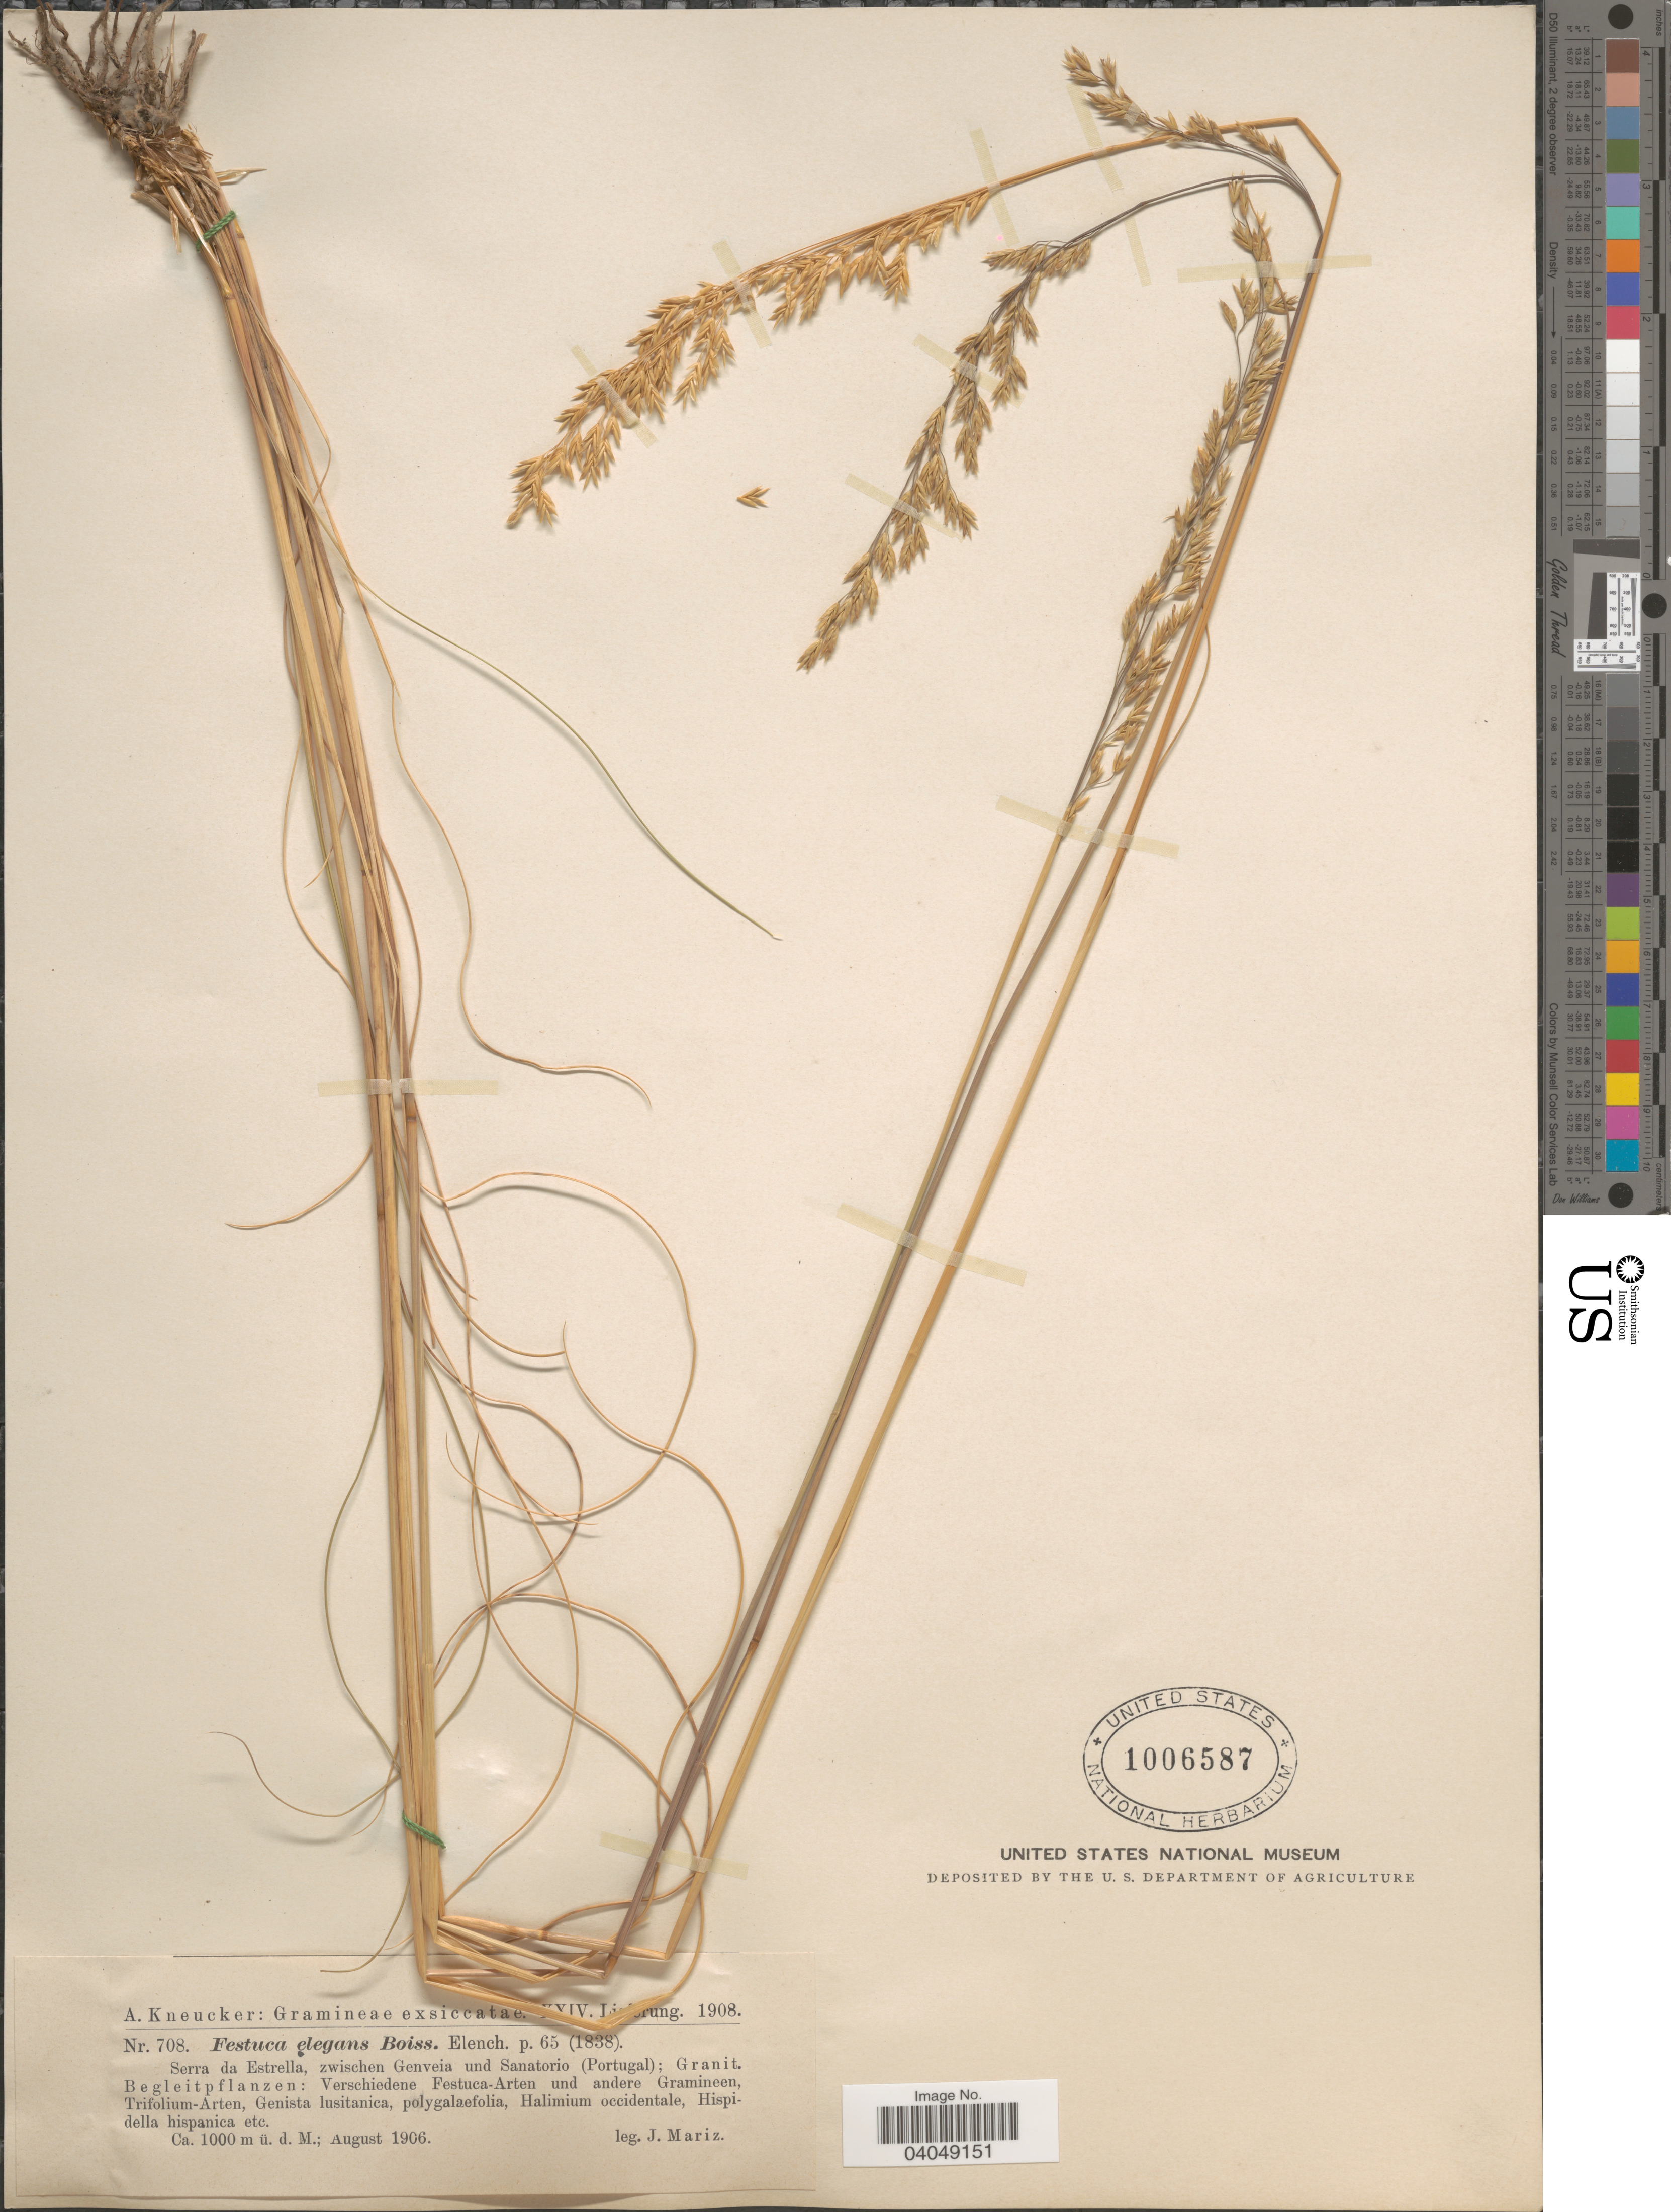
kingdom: Plantae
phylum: Tracheophyta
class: Liliopsida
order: Poales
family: Poaceae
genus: Festuca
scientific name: Festuca elegans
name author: Boiss.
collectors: J. Mariz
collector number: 708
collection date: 1906-08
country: Portugal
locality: Serra da Estrella, zwischen Genveia und Sanatorio.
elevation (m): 1000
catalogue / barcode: US 1006587